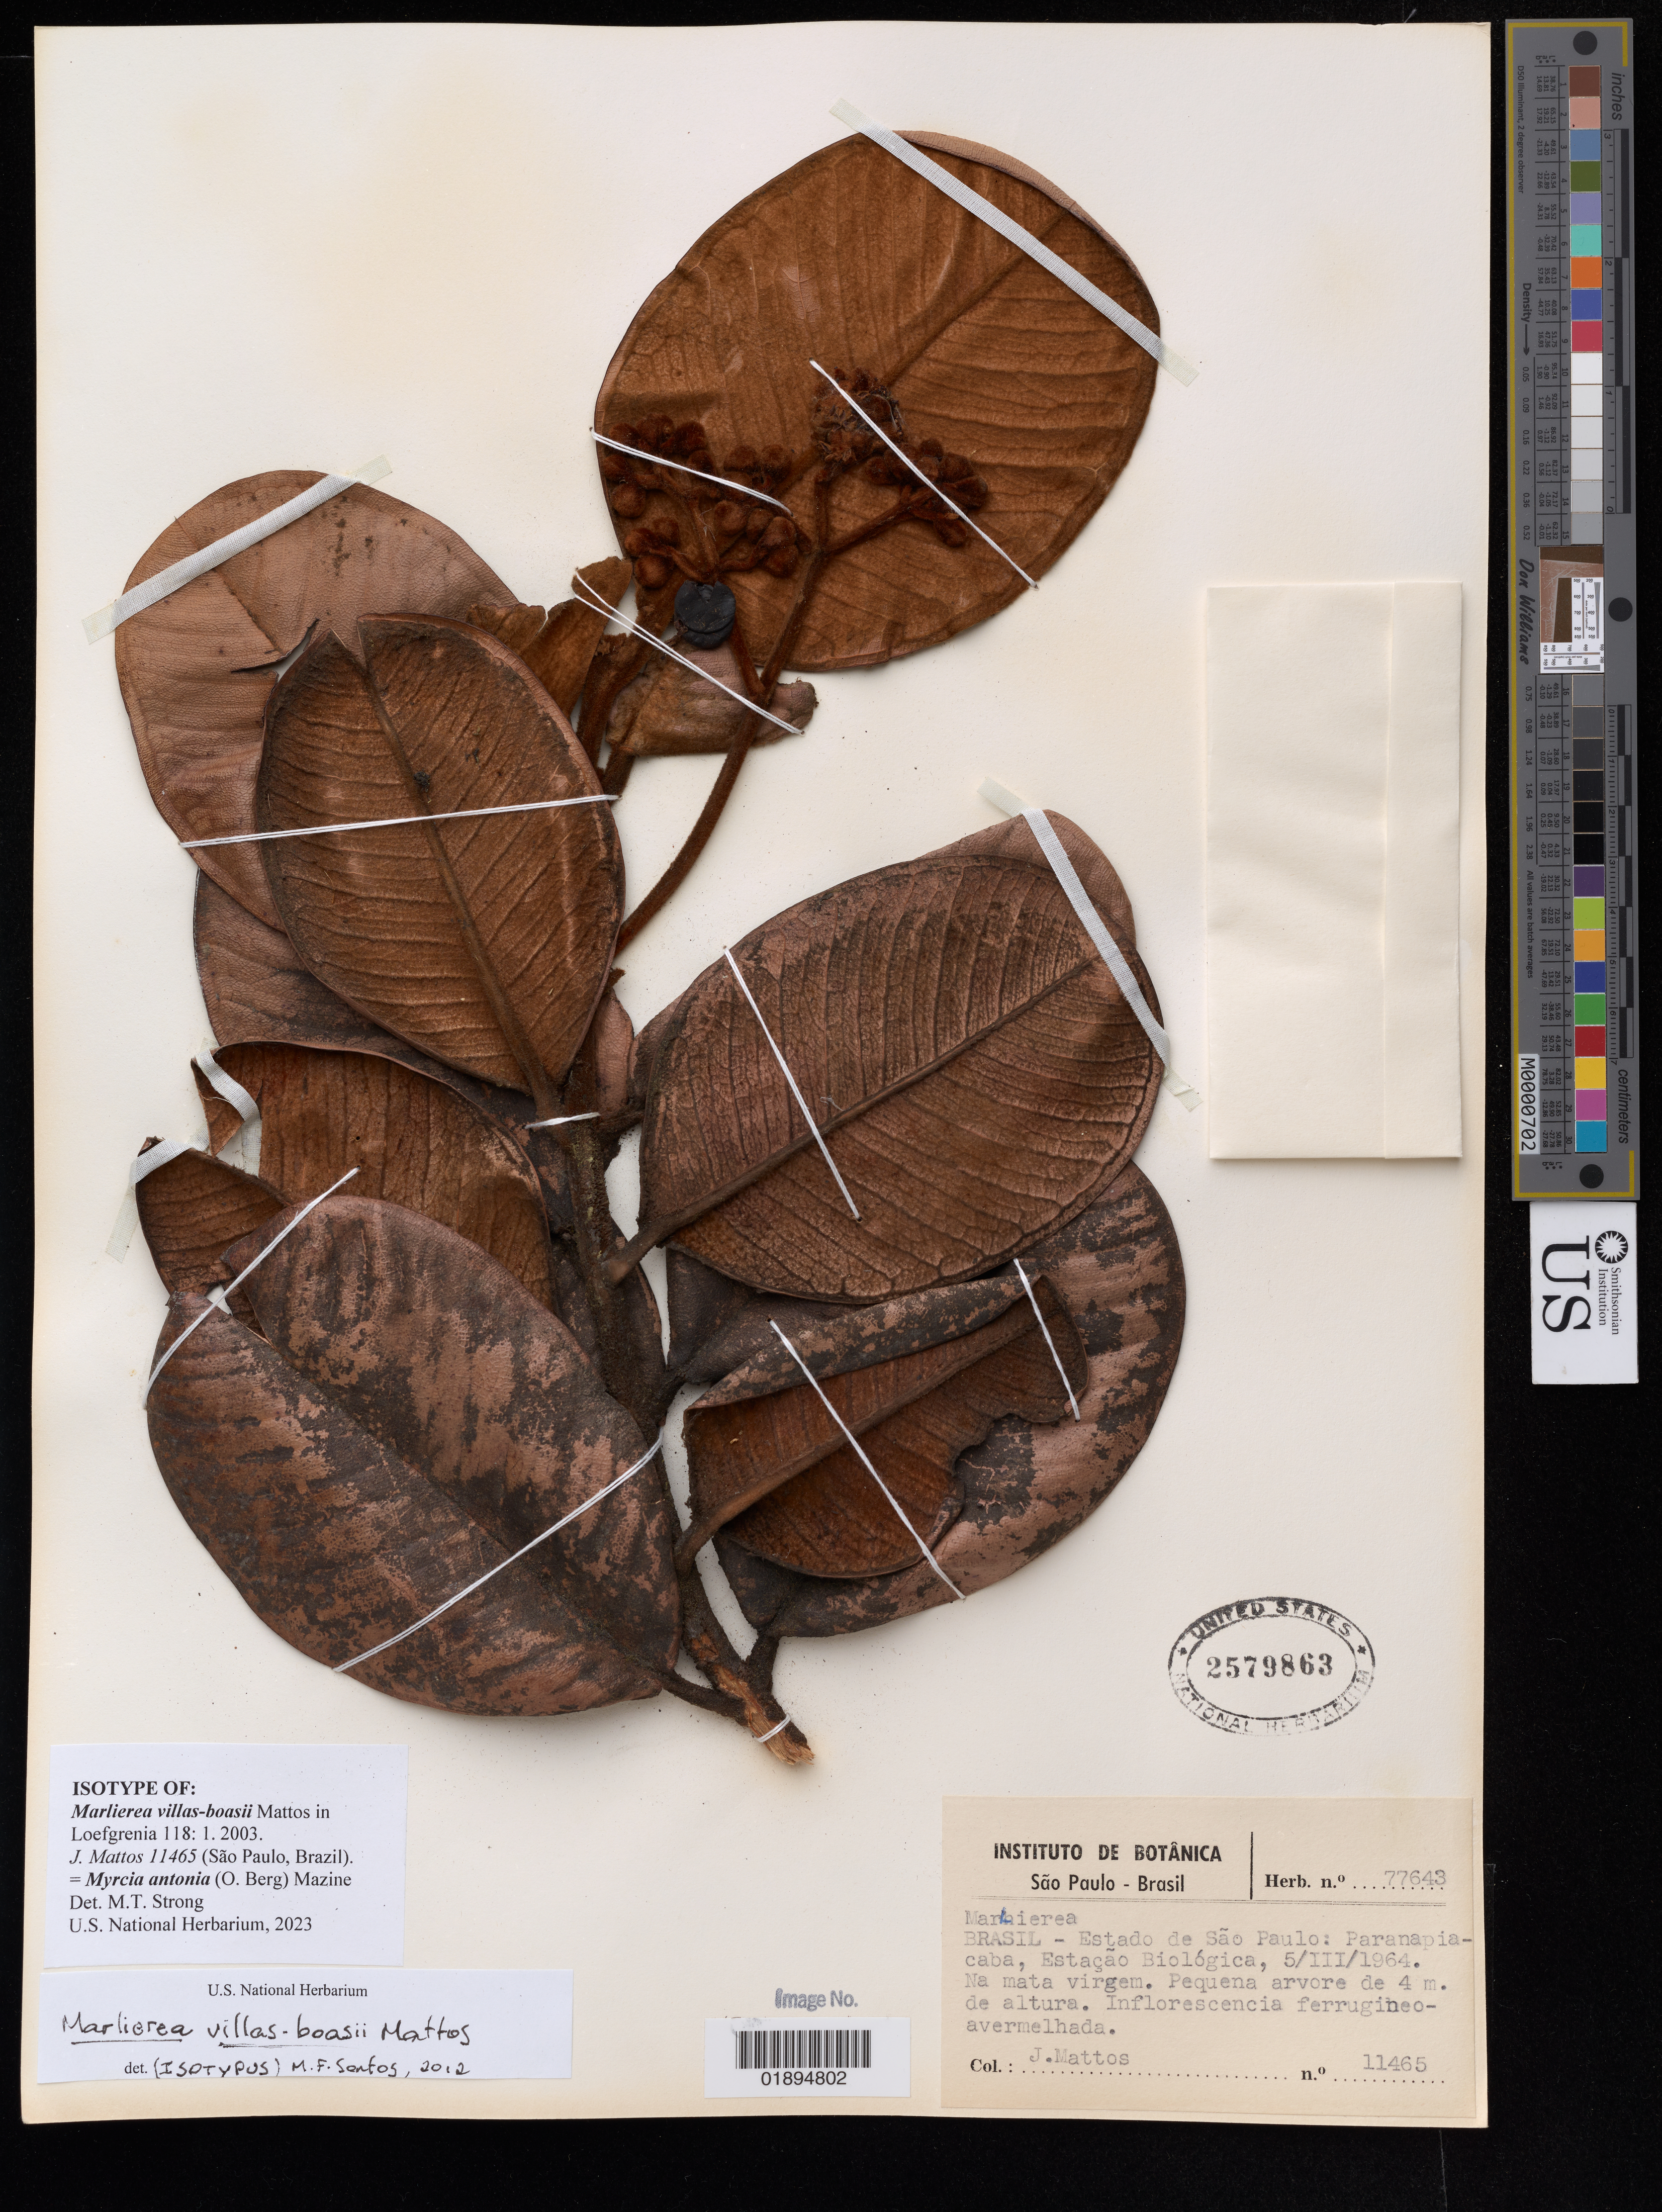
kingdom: Plantae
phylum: Tracheophyta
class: Magnoliopsida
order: Myrtales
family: Myrtaceae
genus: Marlierea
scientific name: Marlierea villas-boasii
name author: Mattos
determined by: Strong, Mark T., (BOT), Smithsonian Institution - National Museum of Natural History (UNITED STATES)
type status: Isotype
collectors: J. R. de Mattos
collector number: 11465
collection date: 1964-03-05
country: Brazil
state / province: São Paulo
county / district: Santo André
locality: Estação Biológica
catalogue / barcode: US 2579863